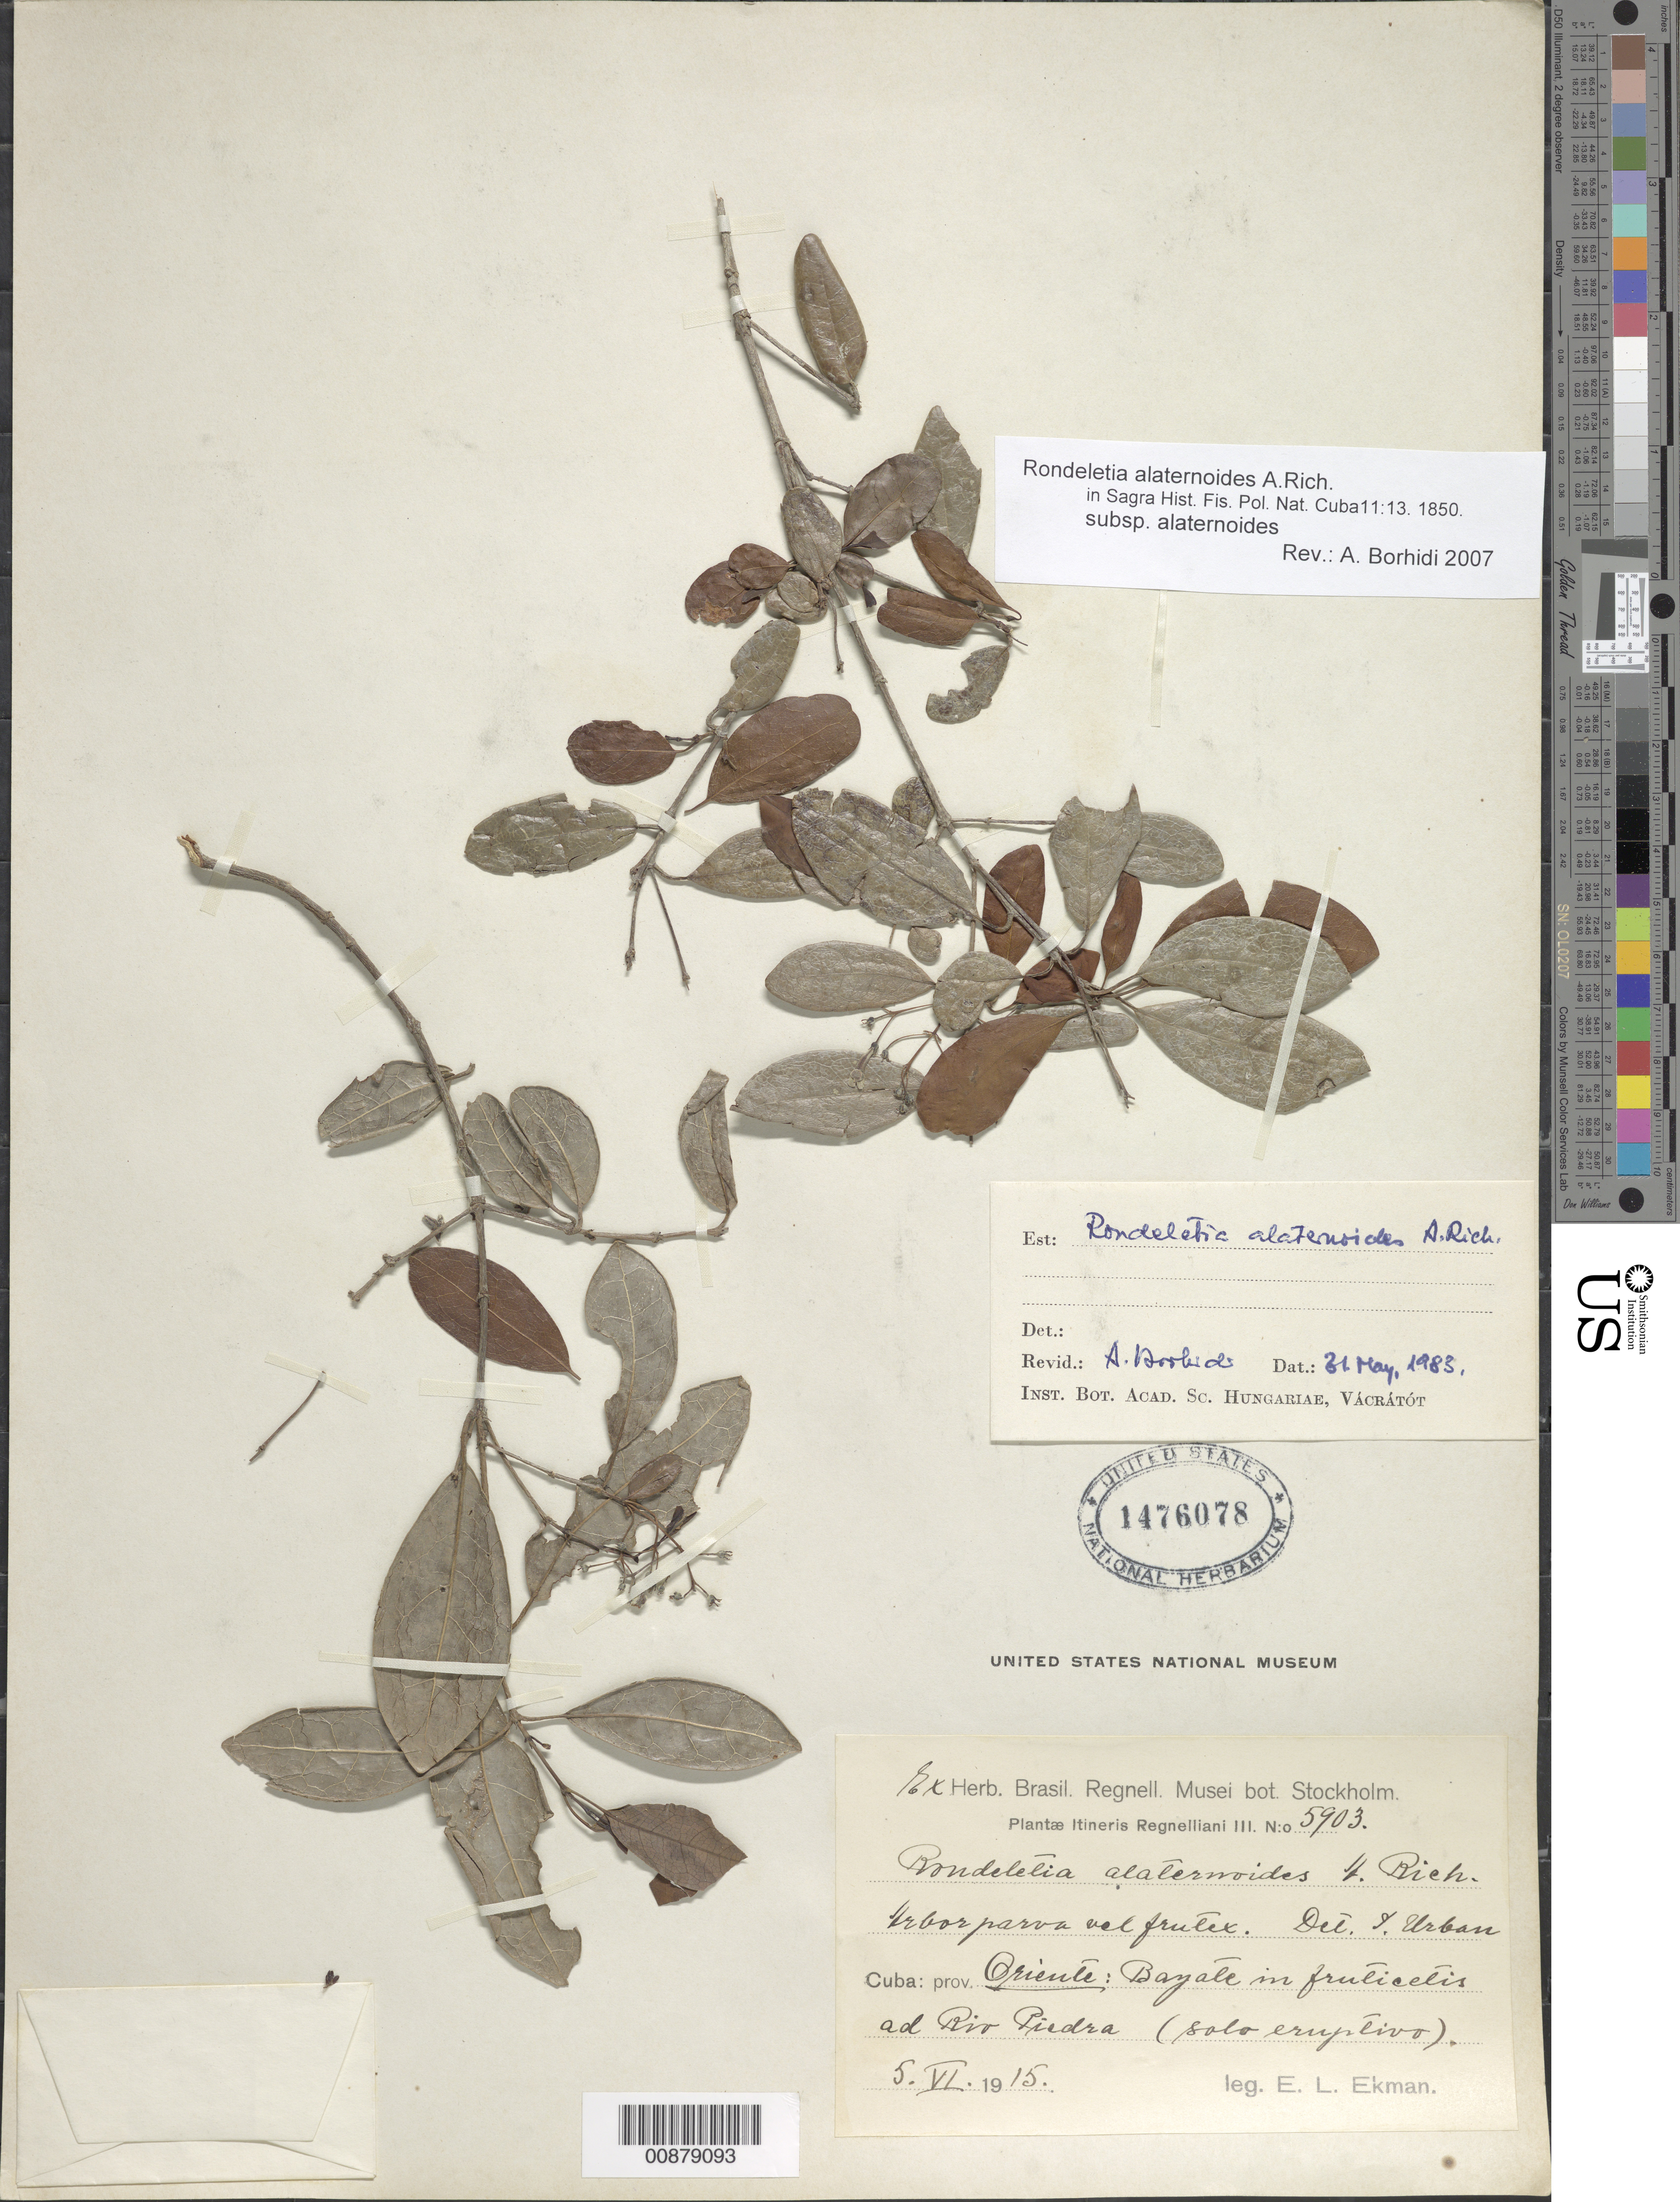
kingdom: Plantae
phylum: Tracheophyta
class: Magnoliopsida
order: Gentianales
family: Rubiaceae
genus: Rondeletia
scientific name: Rondeletia alaternoides subsp. alaternoides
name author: A. Rich.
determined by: Borhidi, Attila L.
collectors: E. L. Ekman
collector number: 5903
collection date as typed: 05 Apr 1915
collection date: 1915-04-05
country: Cuba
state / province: Oriente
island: Cuba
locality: Bayate ad Rio Piedra (solo eruptivo)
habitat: in fruticetis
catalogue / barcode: US 1476078